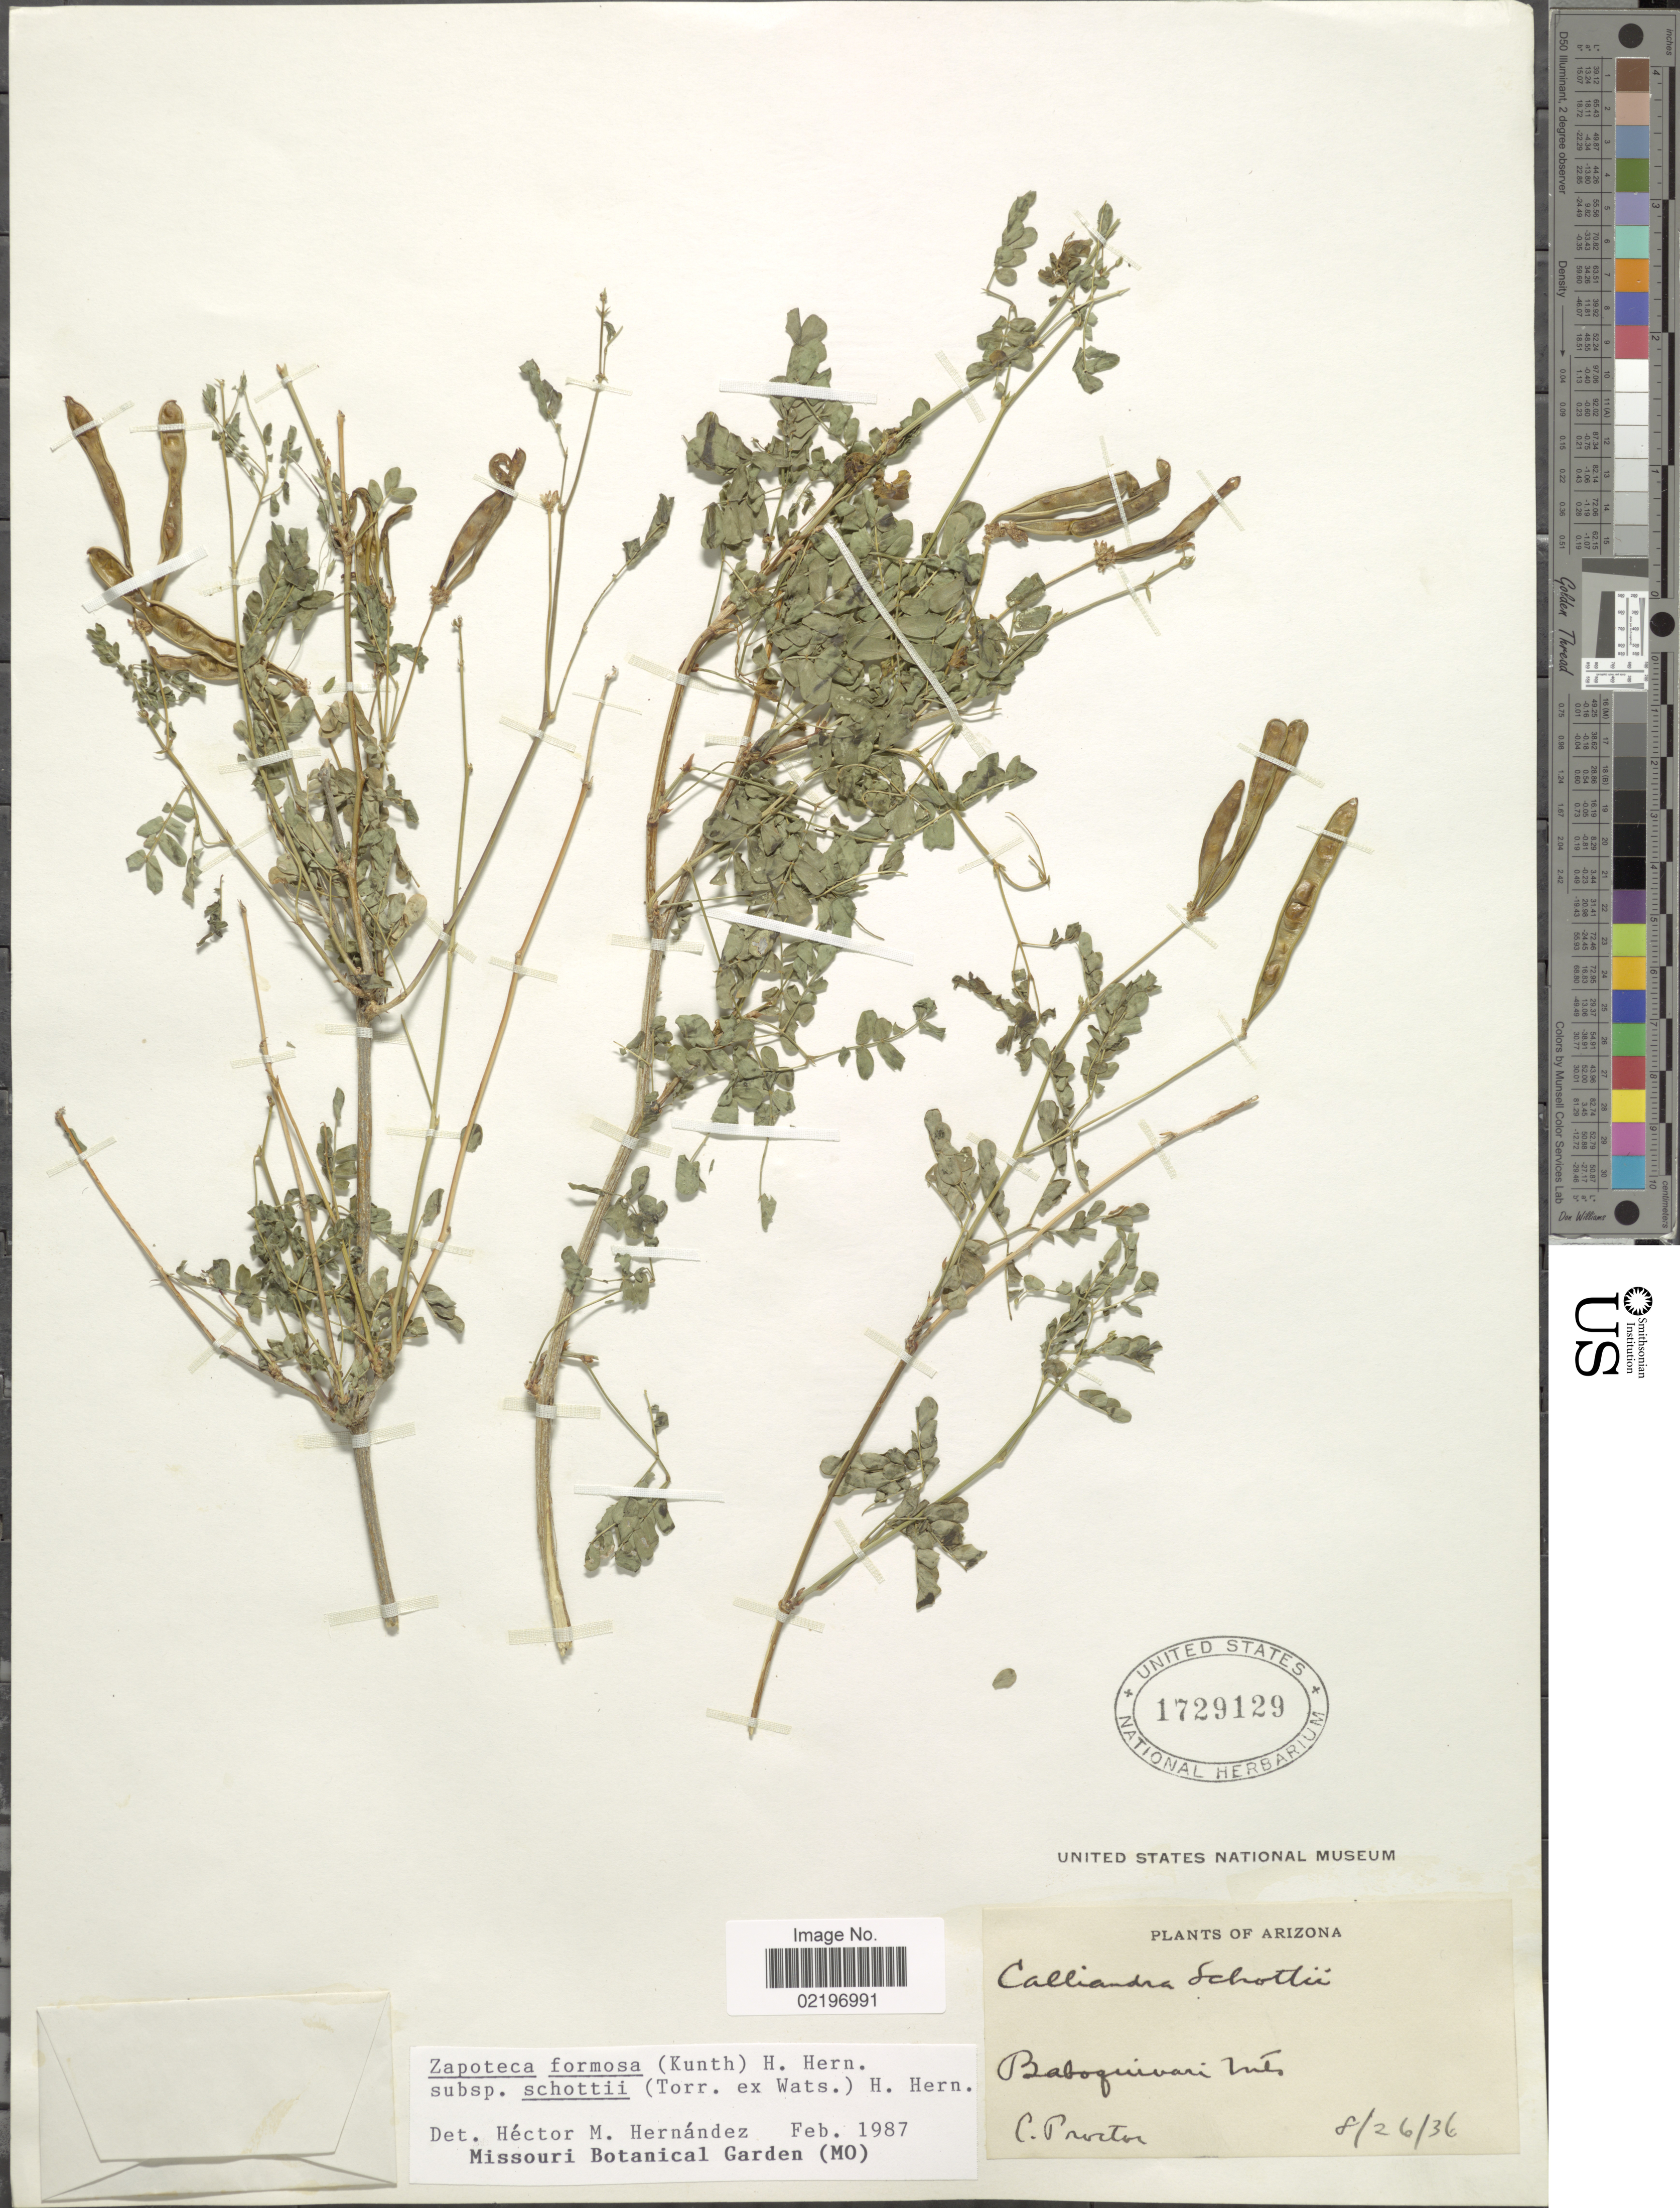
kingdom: Plantae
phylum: Tracheophyta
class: Magnoliopsida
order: Fabales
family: Fabaceae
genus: Zapoteca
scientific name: Zapoteca formosa subsp. schottii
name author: (Torr. ex S. Watson) H.M. Hern.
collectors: C. Prorton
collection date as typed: Transcribed d/m/y: 26/8/36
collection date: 1936-08-26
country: United States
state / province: Arizona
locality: Baboquivari Mts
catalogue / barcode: US 1729129